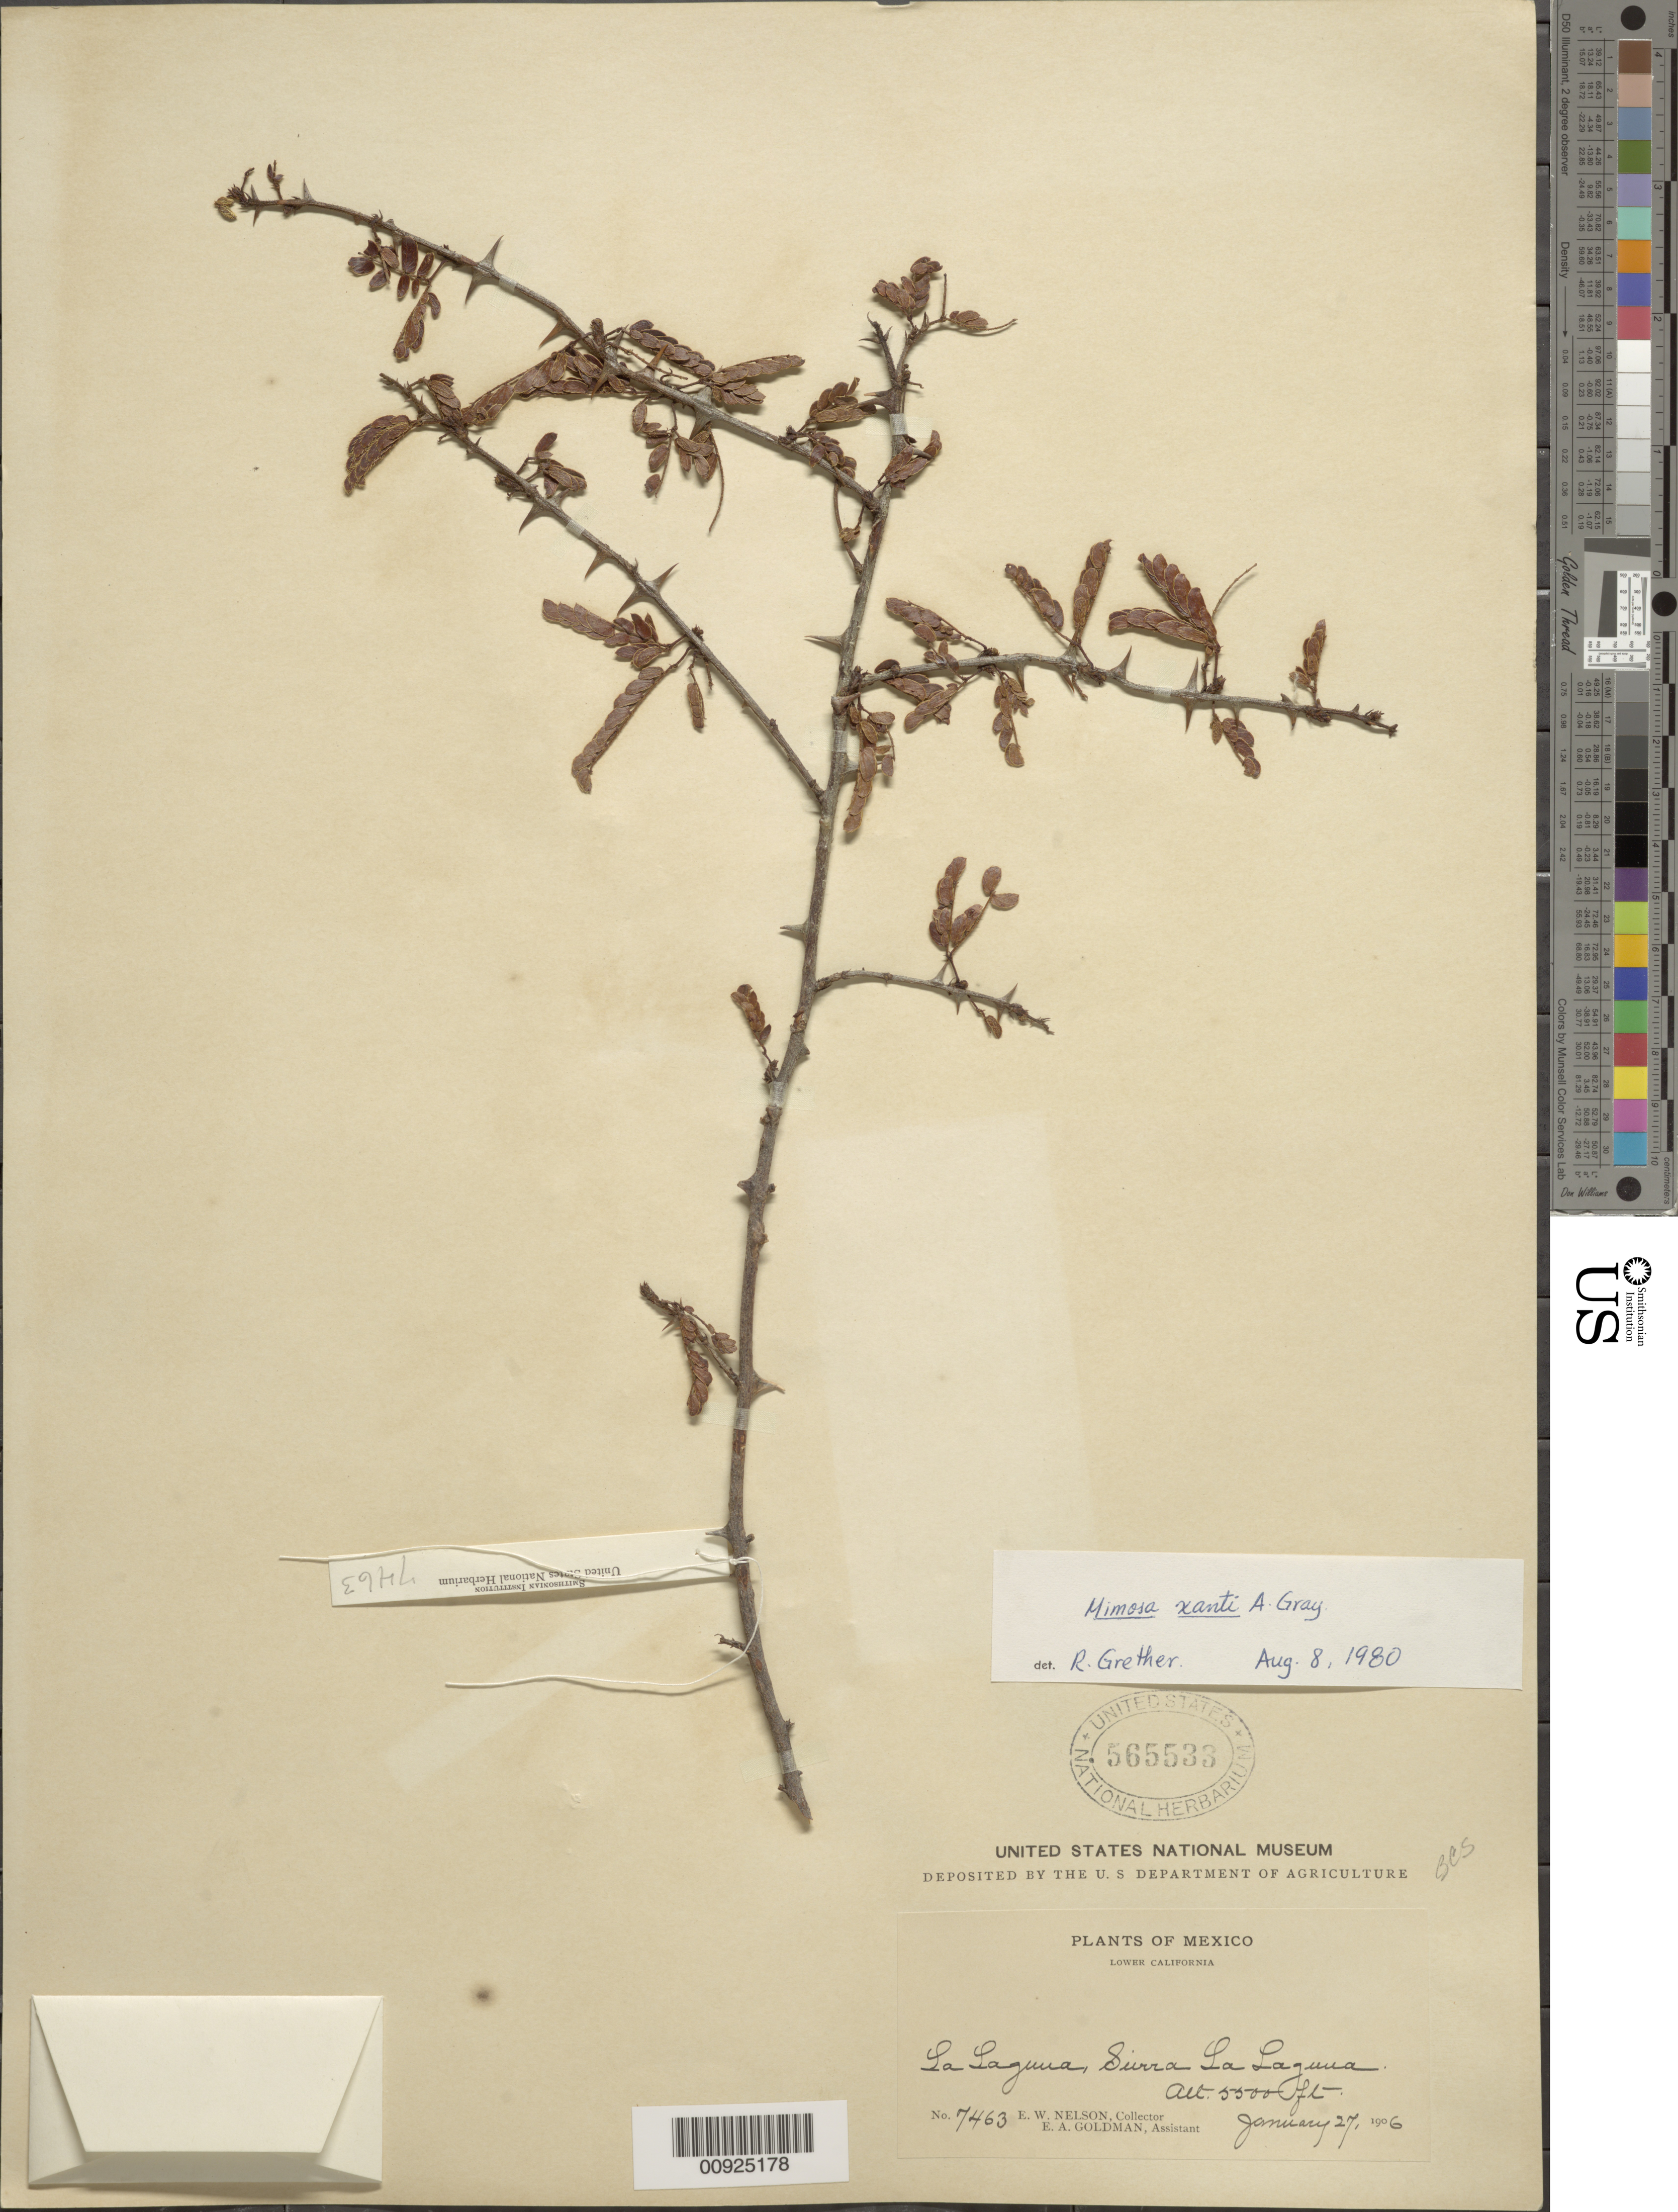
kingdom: Plantae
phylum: Tracheophyta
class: Magnoliopsida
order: Fabales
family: Fabaceae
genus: Mimosa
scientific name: Mimosa xanti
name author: A. Gray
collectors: E. W. Nelson & E. A. Goldman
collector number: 7463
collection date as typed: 27 Jan 1906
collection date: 1906-01-27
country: Mexico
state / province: Baja California Sur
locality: La Laguna, Sierra La Laguna, Lower California.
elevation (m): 1676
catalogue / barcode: US 565533